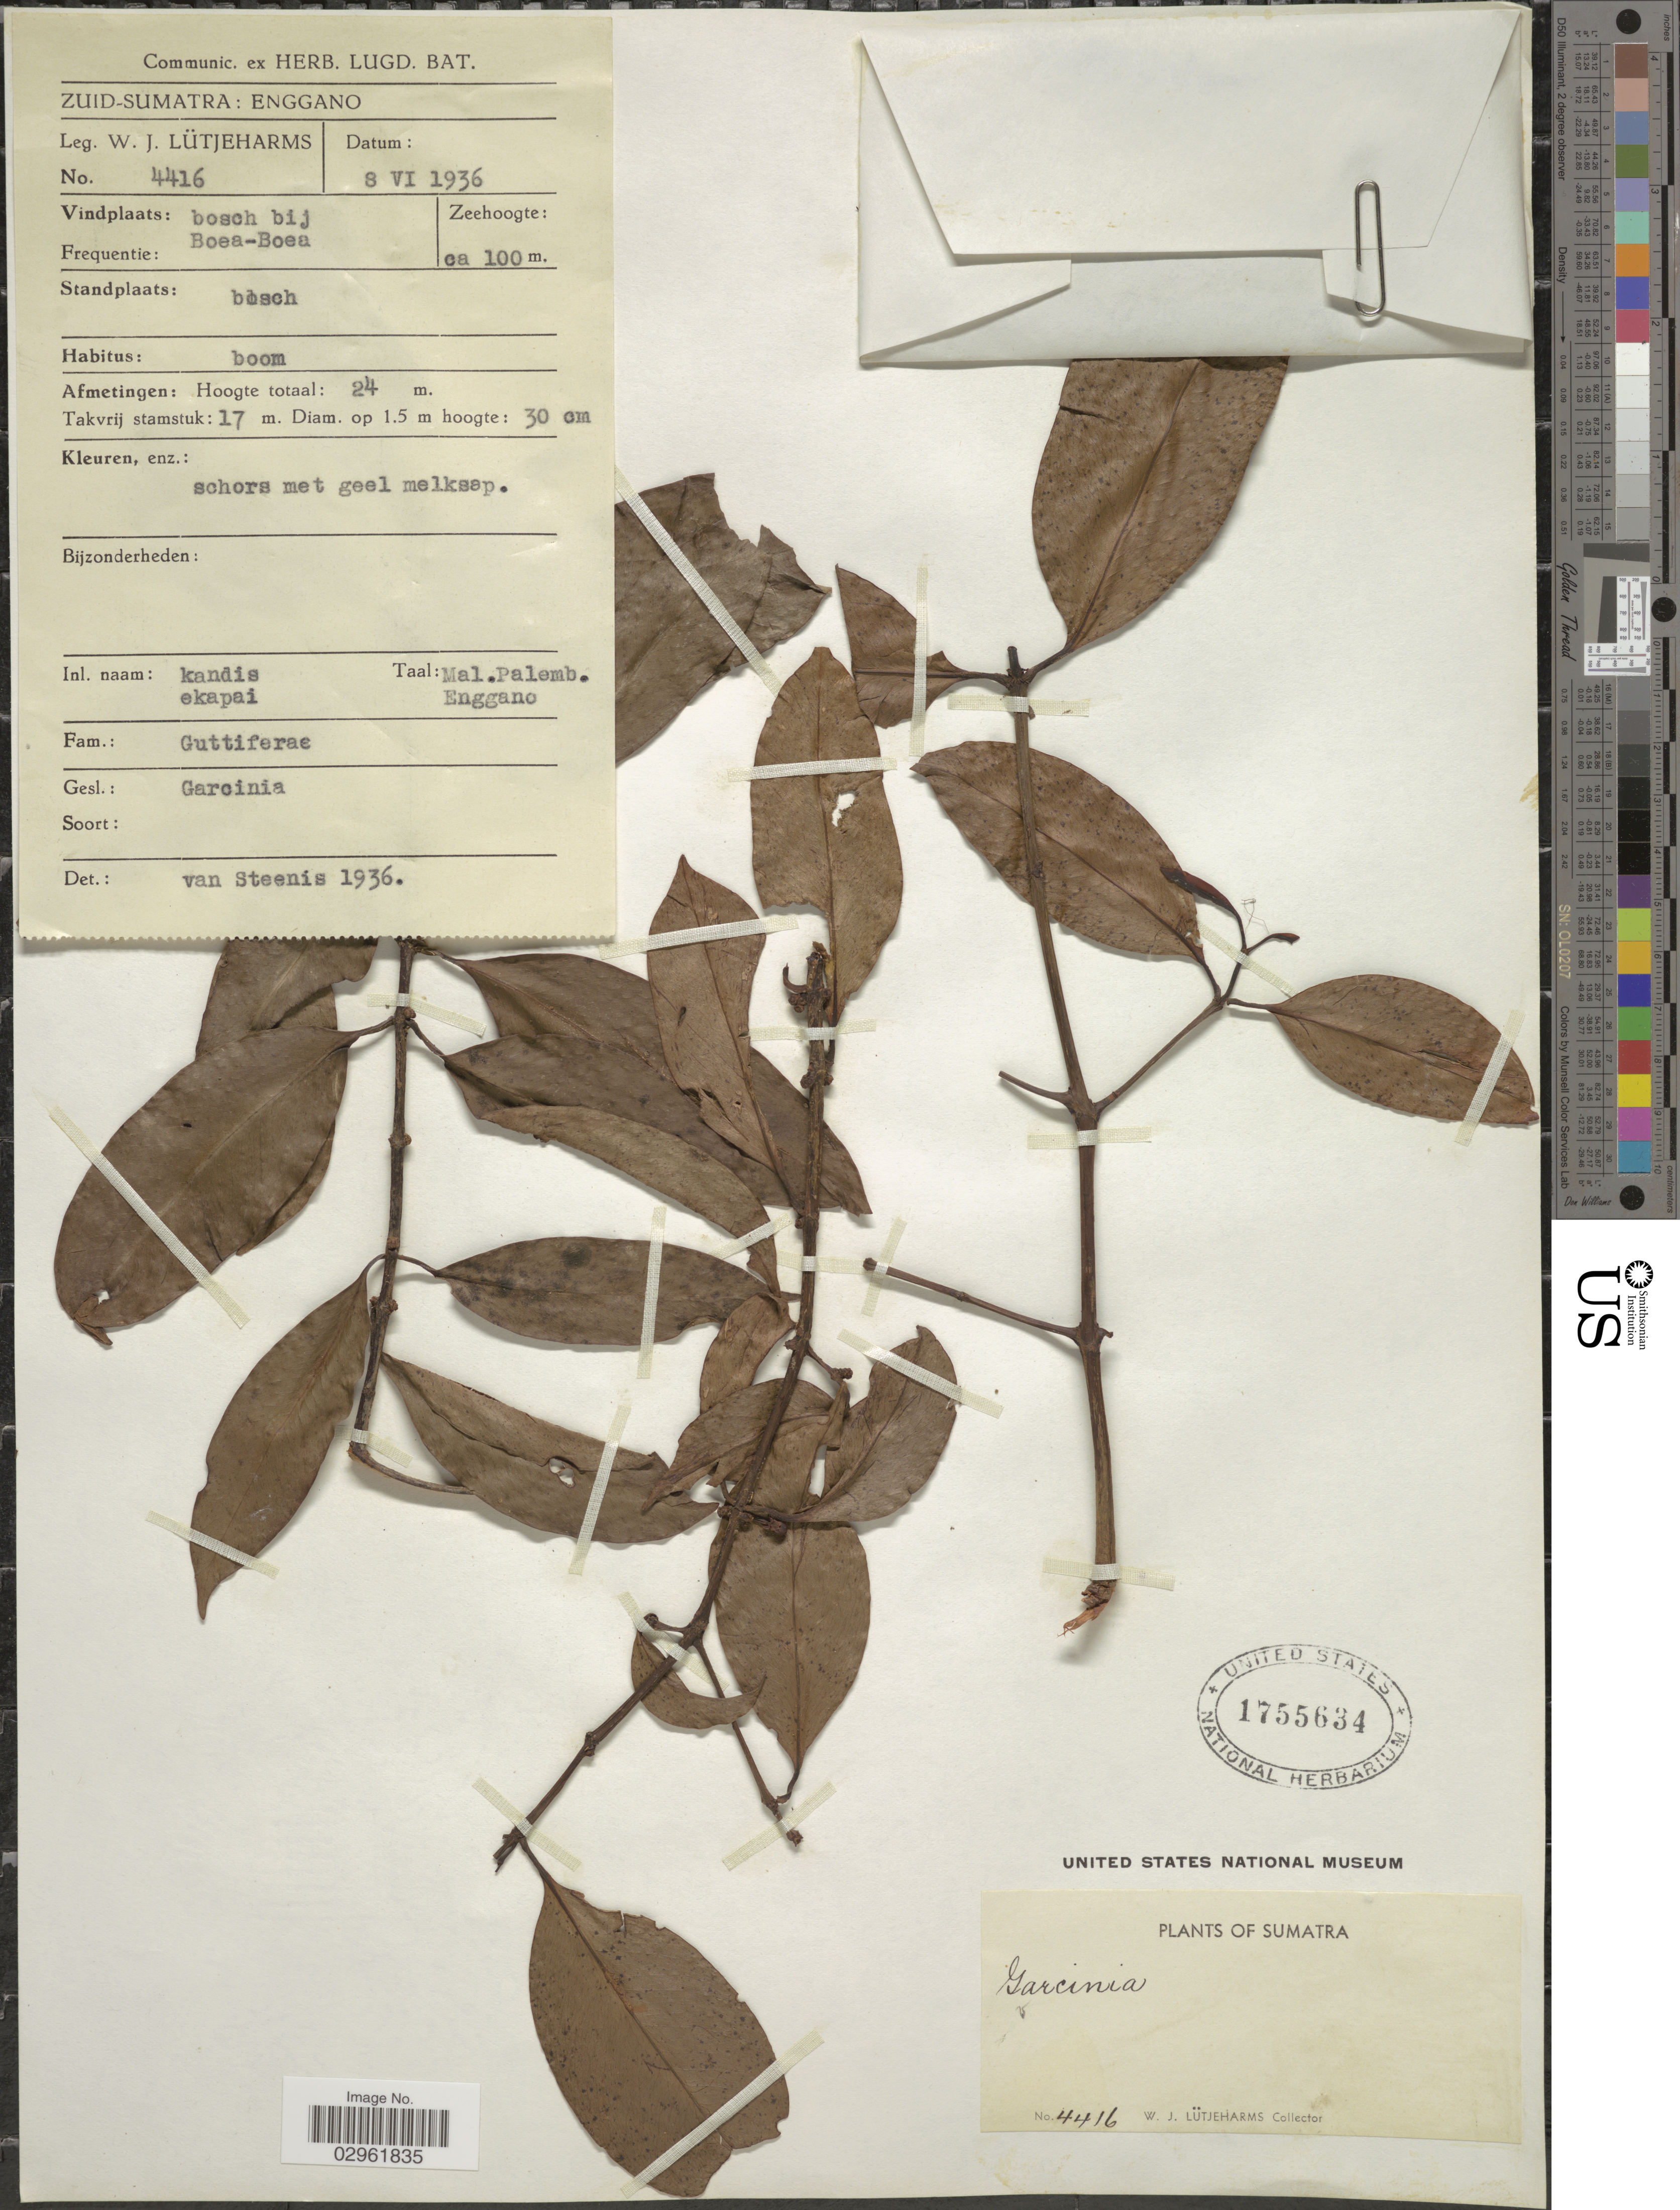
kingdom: Plantae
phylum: Tracheophyta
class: Magnoliopsida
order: Malpighiales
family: Clusiaceae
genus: Garcinia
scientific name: Garcinia sp.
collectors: W. Lütjeharms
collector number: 4416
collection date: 1936-06-08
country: Indonesia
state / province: Sumatra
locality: Zuid-Sumatra: Enggano. Bosch bij Boea-Boea.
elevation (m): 100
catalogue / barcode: US 1755634